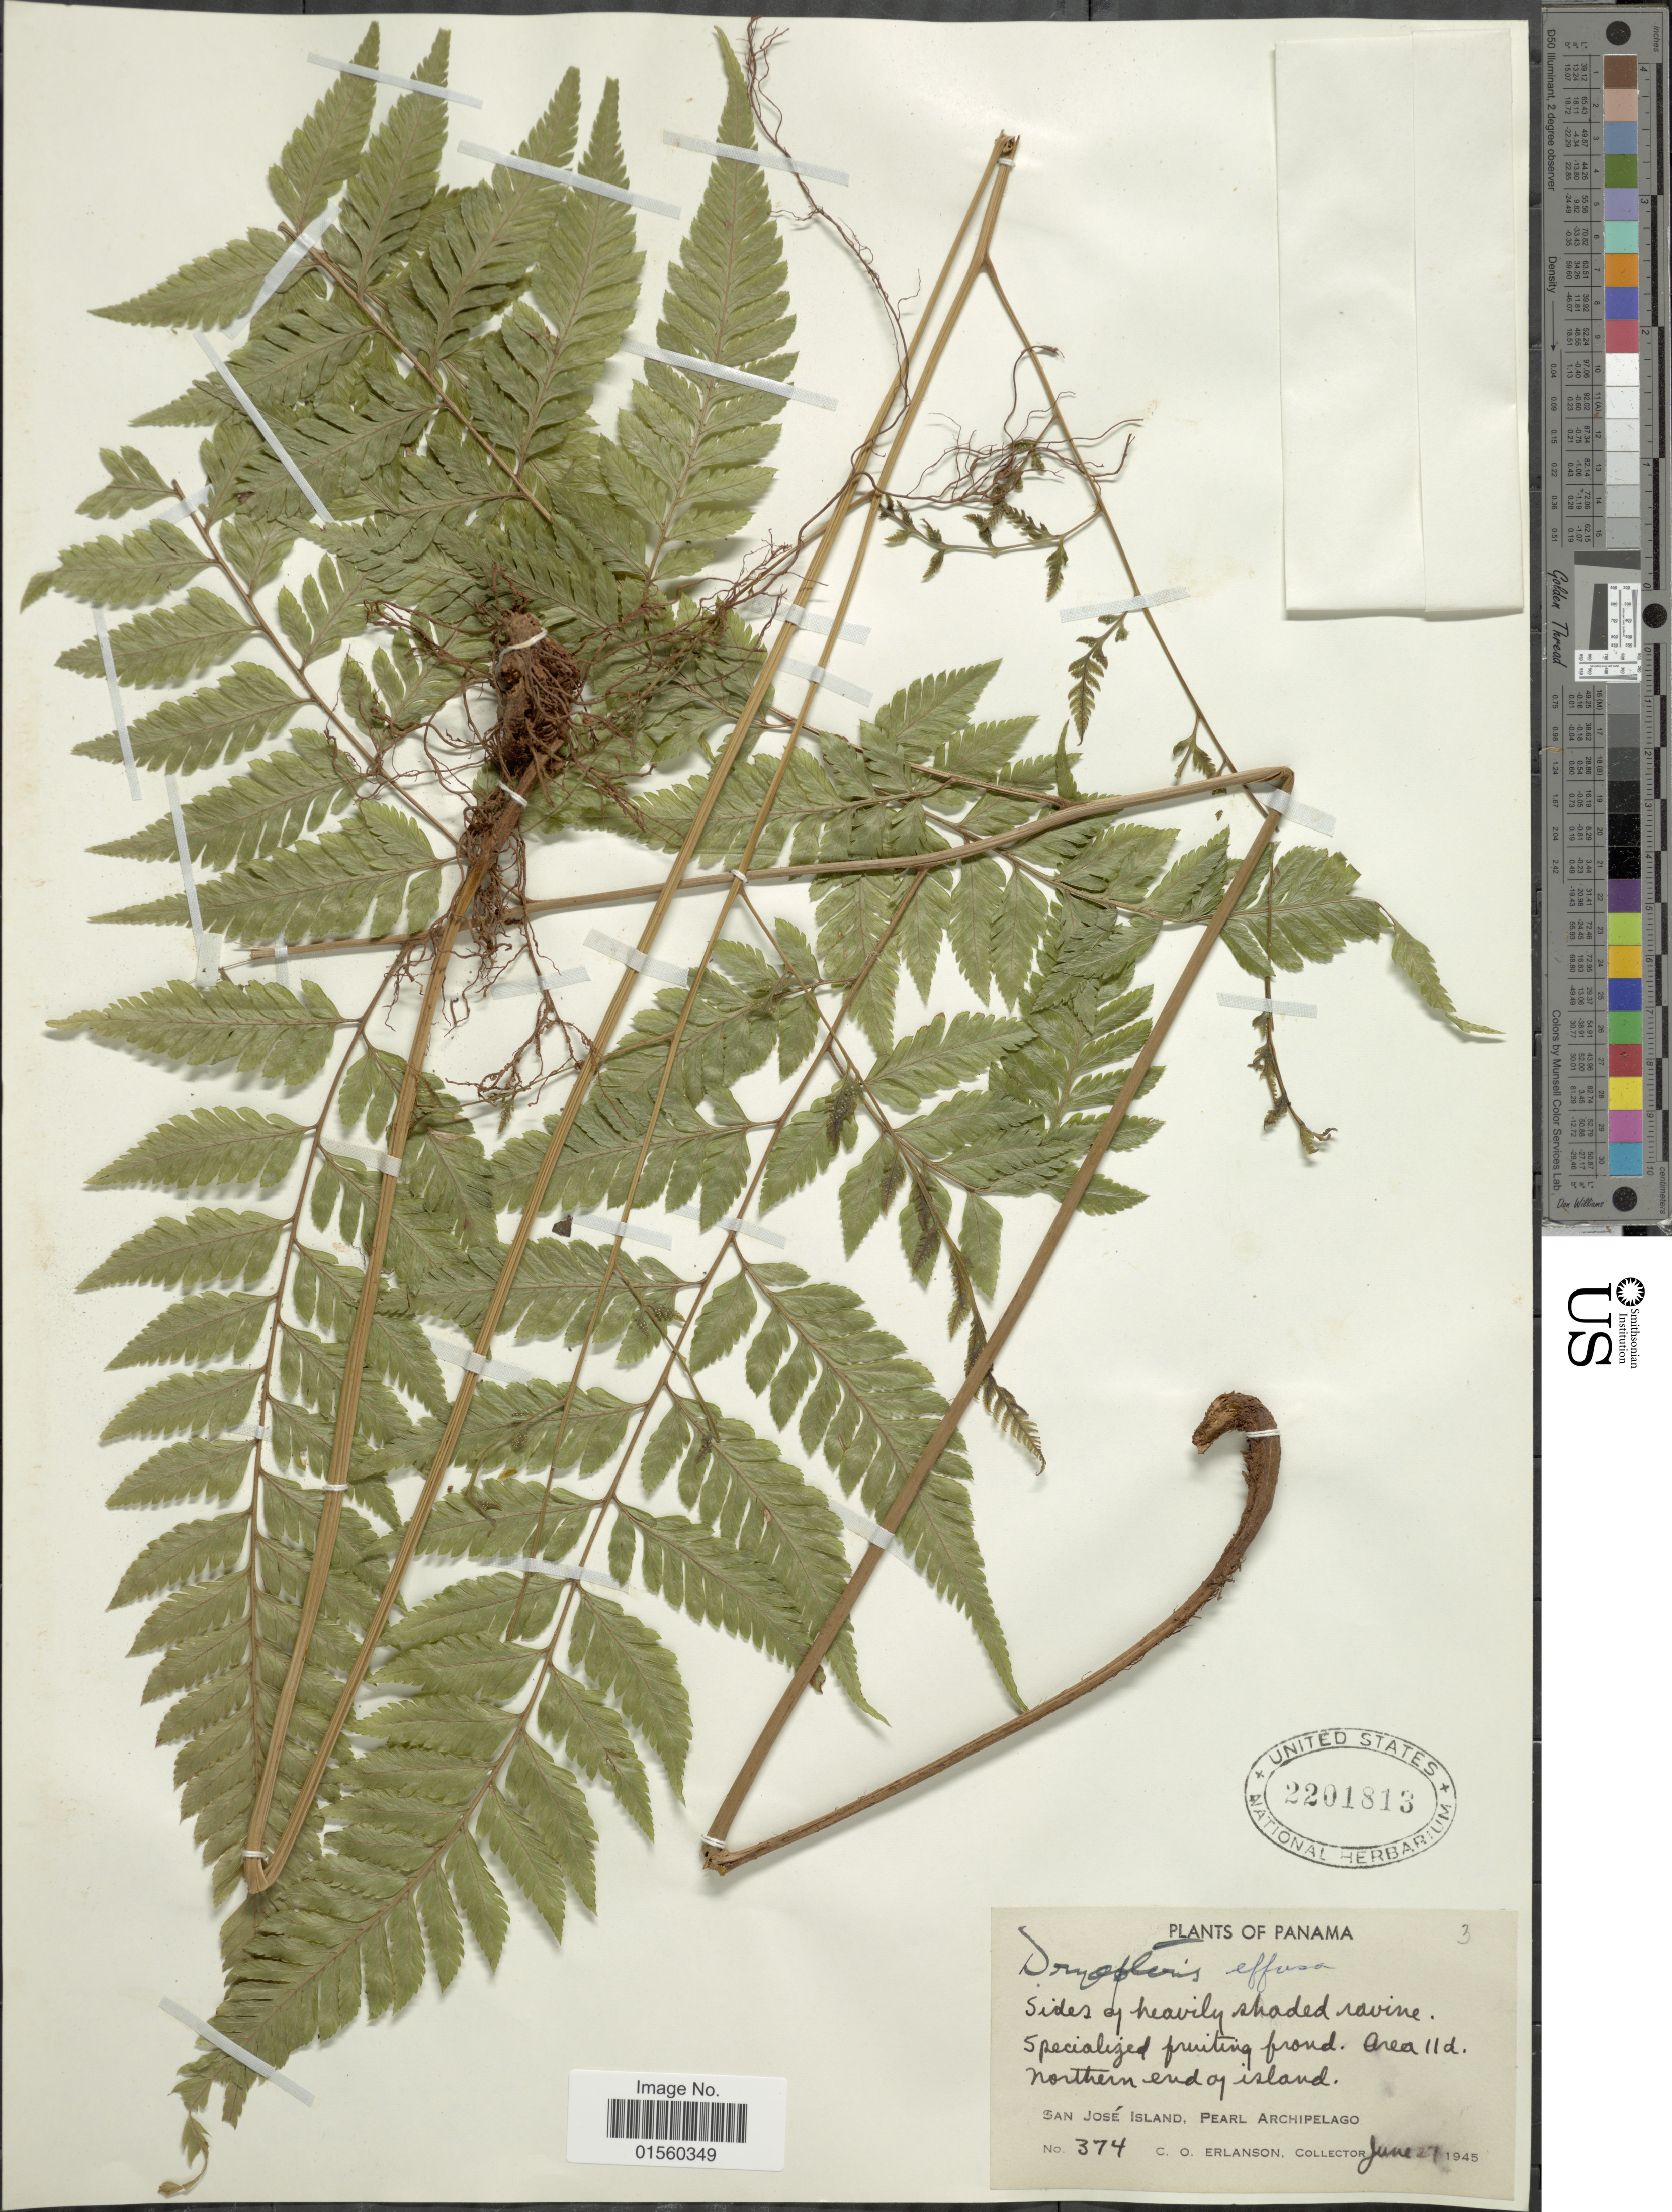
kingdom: Plantae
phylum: Tracheophyta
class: Polypodiopsida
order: Polypodiales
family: Dryopteridaceae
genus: Parapolystichum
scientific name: Parapolystichum effusum var. effusum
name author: (Sw.) Ching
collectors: C. O. Erlanson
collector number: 374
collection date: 1945-06-27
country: Panama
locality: Area 11d Northern end of island, San Jose Island, Pearl Archipelago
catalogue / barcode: US 2201813